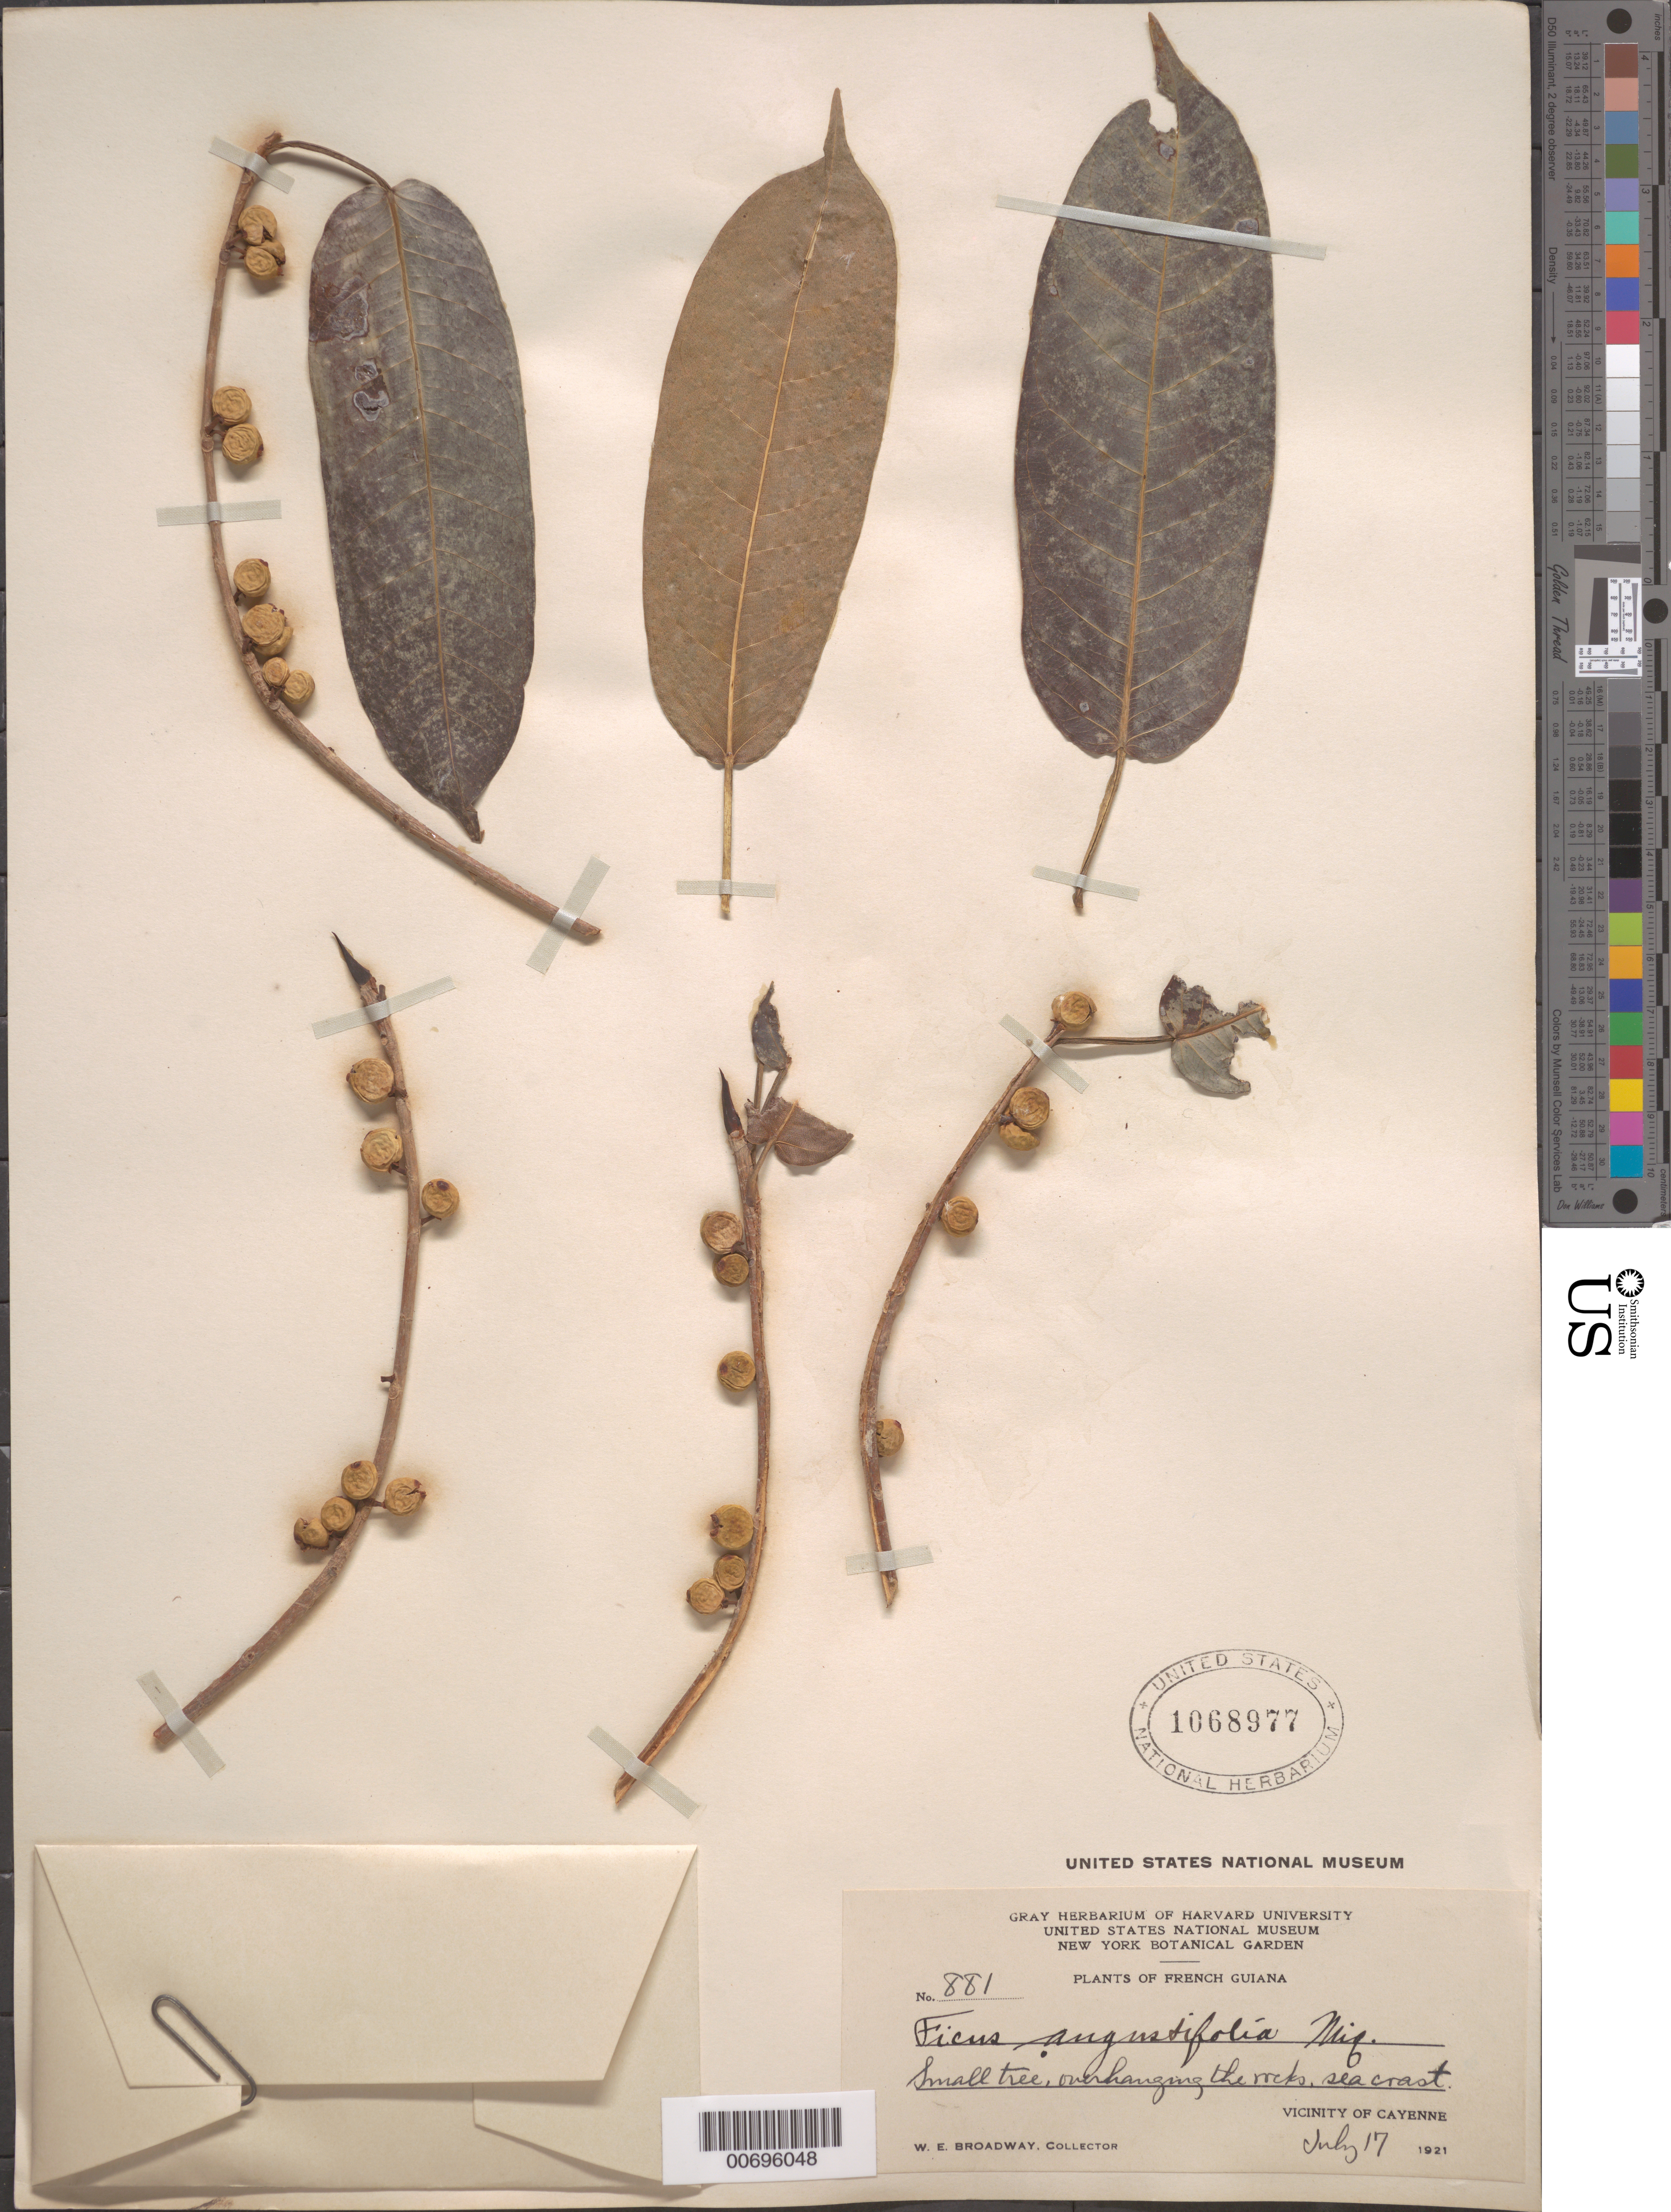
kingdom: Plantae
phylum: Tracheophyta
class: Magnoliopsida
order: Rosales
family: Moraceae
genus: Ficus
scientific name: Ficus angustifolia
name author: Blume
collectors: W. E. Broadway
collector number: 881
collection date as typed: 17-Jul-21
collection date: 1921-07-17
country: French Guiana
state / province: Cayenne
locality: Cayenne, vic.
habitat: Overhanging the rocks, seacoast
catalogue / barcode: US 1068977